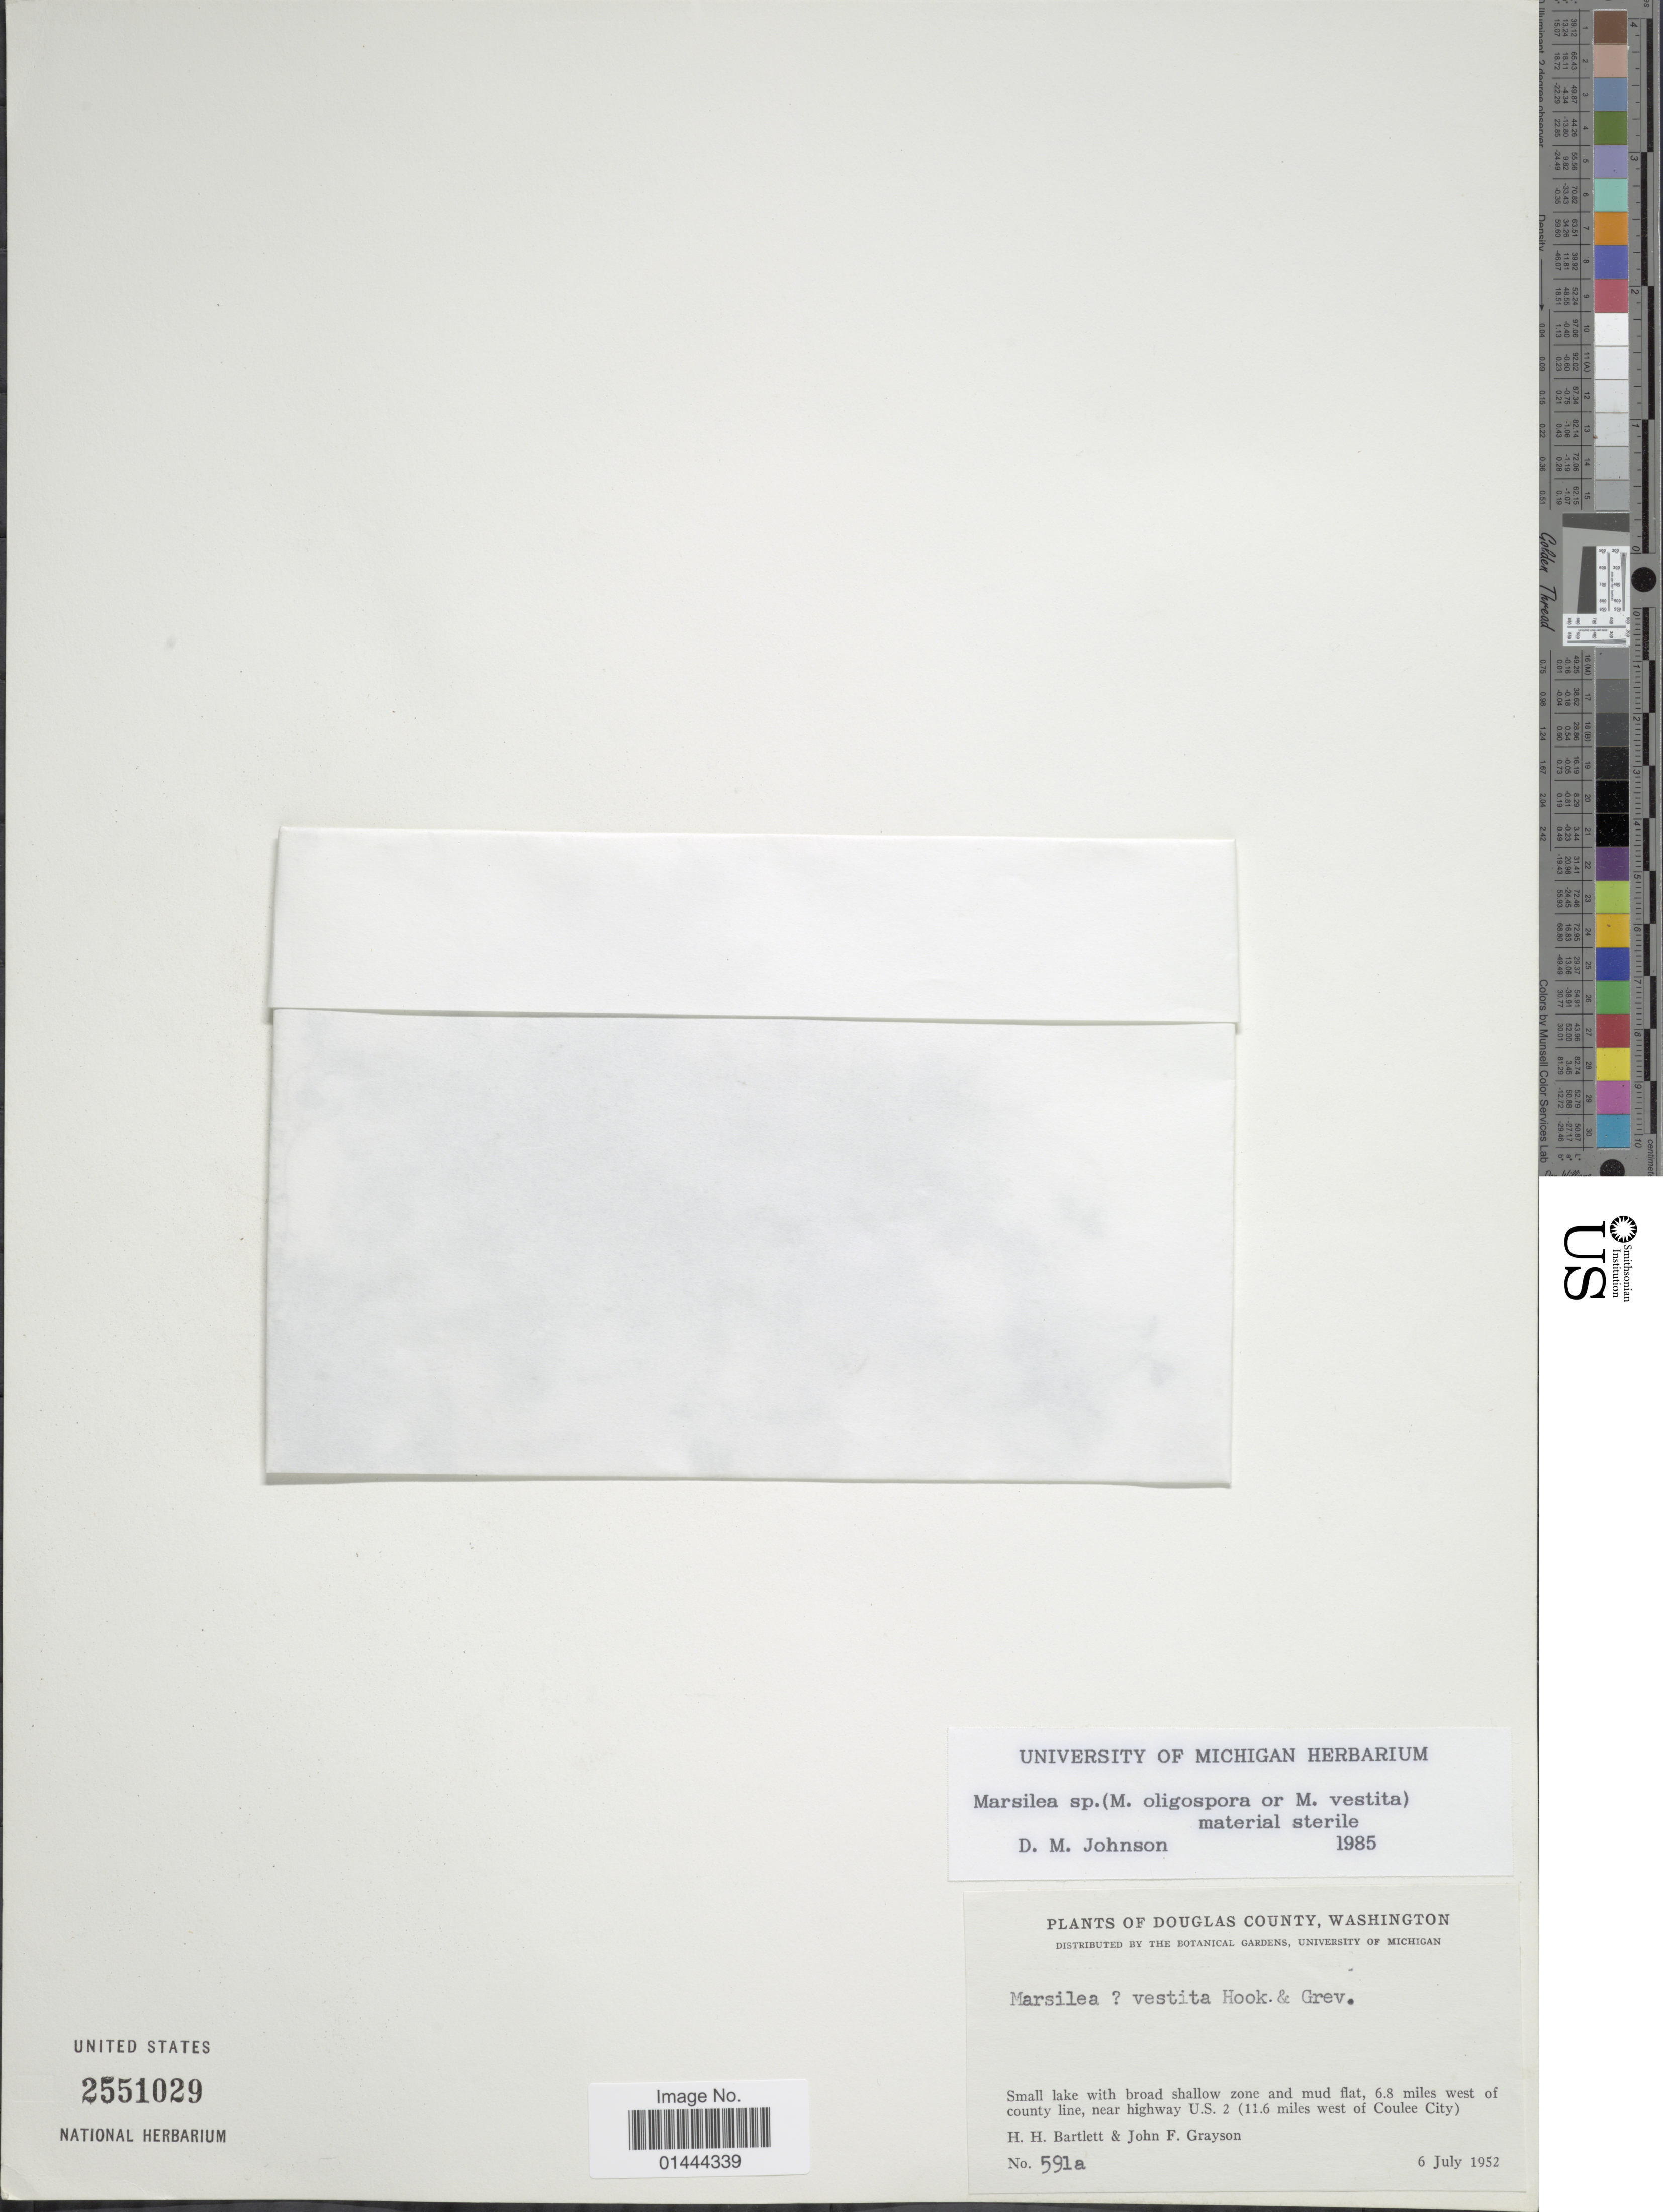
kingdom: Plantae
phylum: Tracheophyta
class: Polypodiopsida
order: Salviniales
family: Marsileaceae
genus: Marsilea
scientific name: Marsilea vestita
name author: Hook. & Grev.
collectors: H. H. Bartlett & J. Grayson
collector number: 591a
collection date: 1952-07-06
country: United States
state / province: Washington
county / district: Douglas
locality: Douglas County, small lake with broad shallow zone and mut flat, 6.8 miles west of county line, near highway U.S. 2 (11.6 miles west of Coulee City)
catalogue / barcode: US 2551029